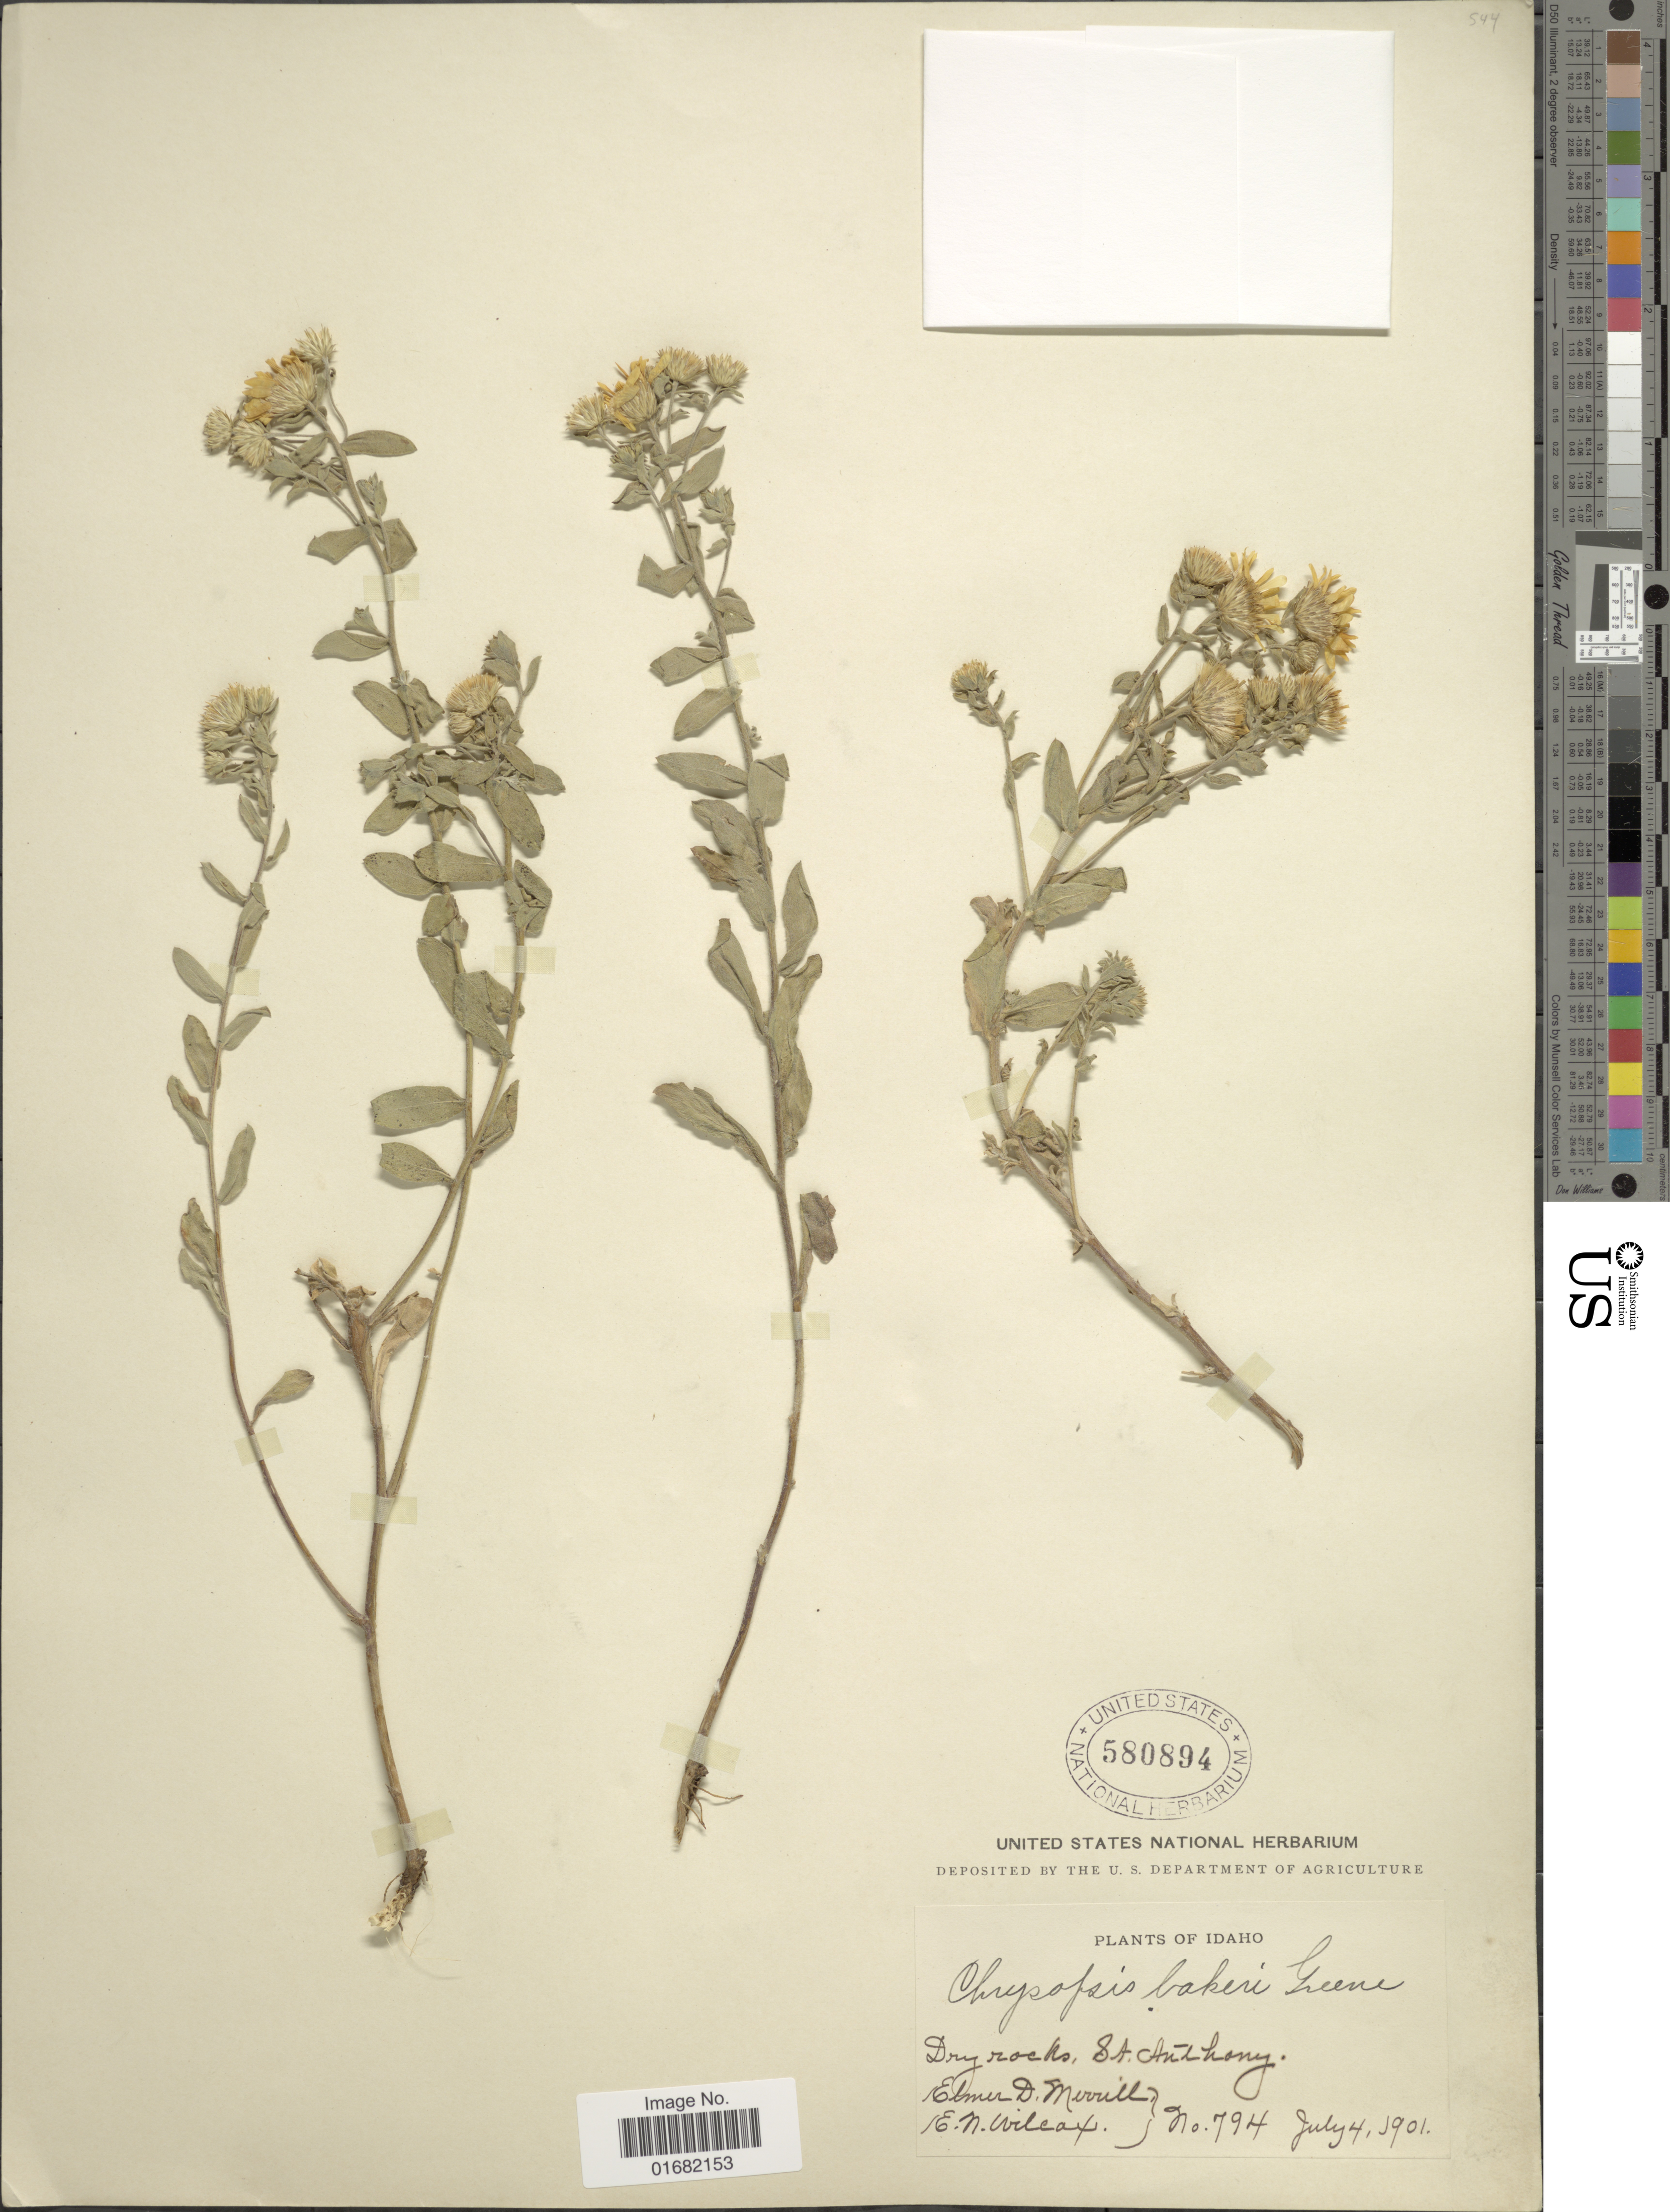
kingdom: Plantae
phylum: Tracheophyta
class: Magnoliopsida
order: Asterales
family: Asteraceae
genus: Heterotheca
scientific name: Heterotheca bakeri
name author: Greene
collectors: E. D. Merrill & E. Wilcox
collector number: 794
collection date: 1901-07-04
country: United States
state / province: Idaho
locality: St. Anthony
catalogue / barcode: US 580894